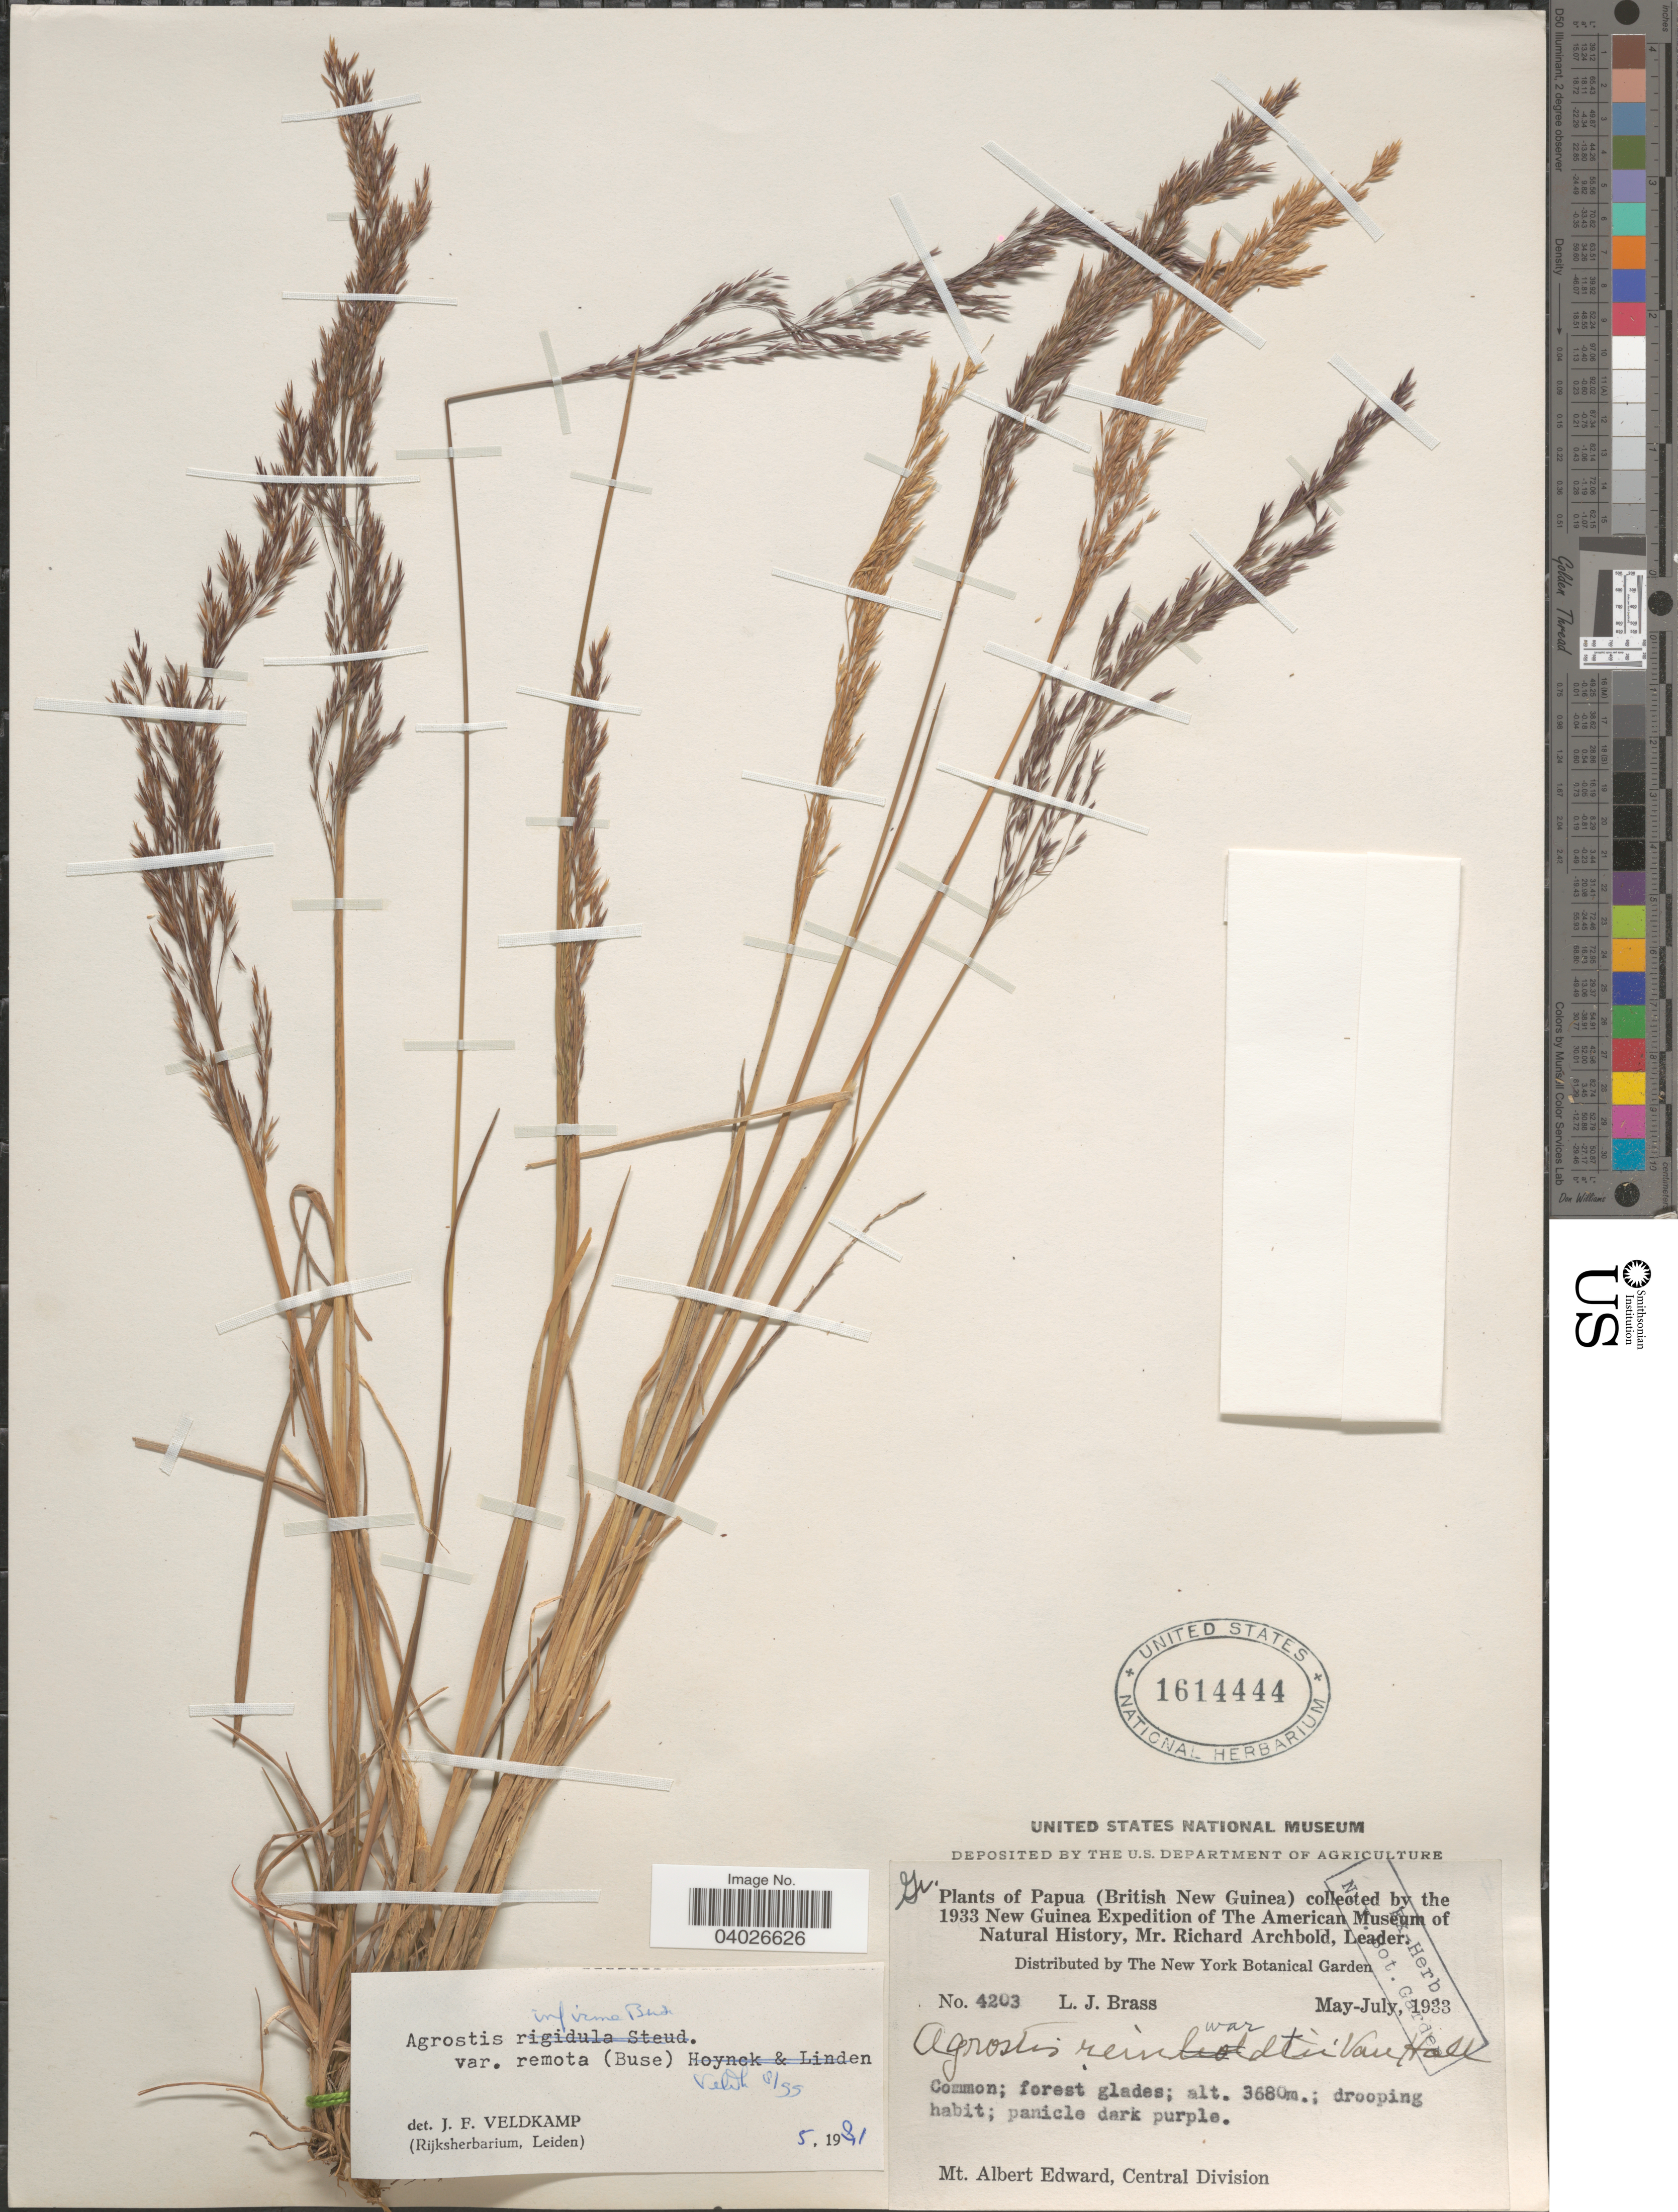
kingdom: Plantae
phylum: Tracheophyta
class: Liliopsida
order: Poales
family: Poaceae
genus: Agrostis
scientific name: Agrostis infirma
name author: Büse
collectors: L. J. Brass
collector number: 4203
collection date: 1933-05/1933-07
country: Papua New Guinea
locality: Papua (British New Guinea). Mt. Albert Edward, Central Division.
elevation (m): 3680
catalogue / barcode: US 1614444